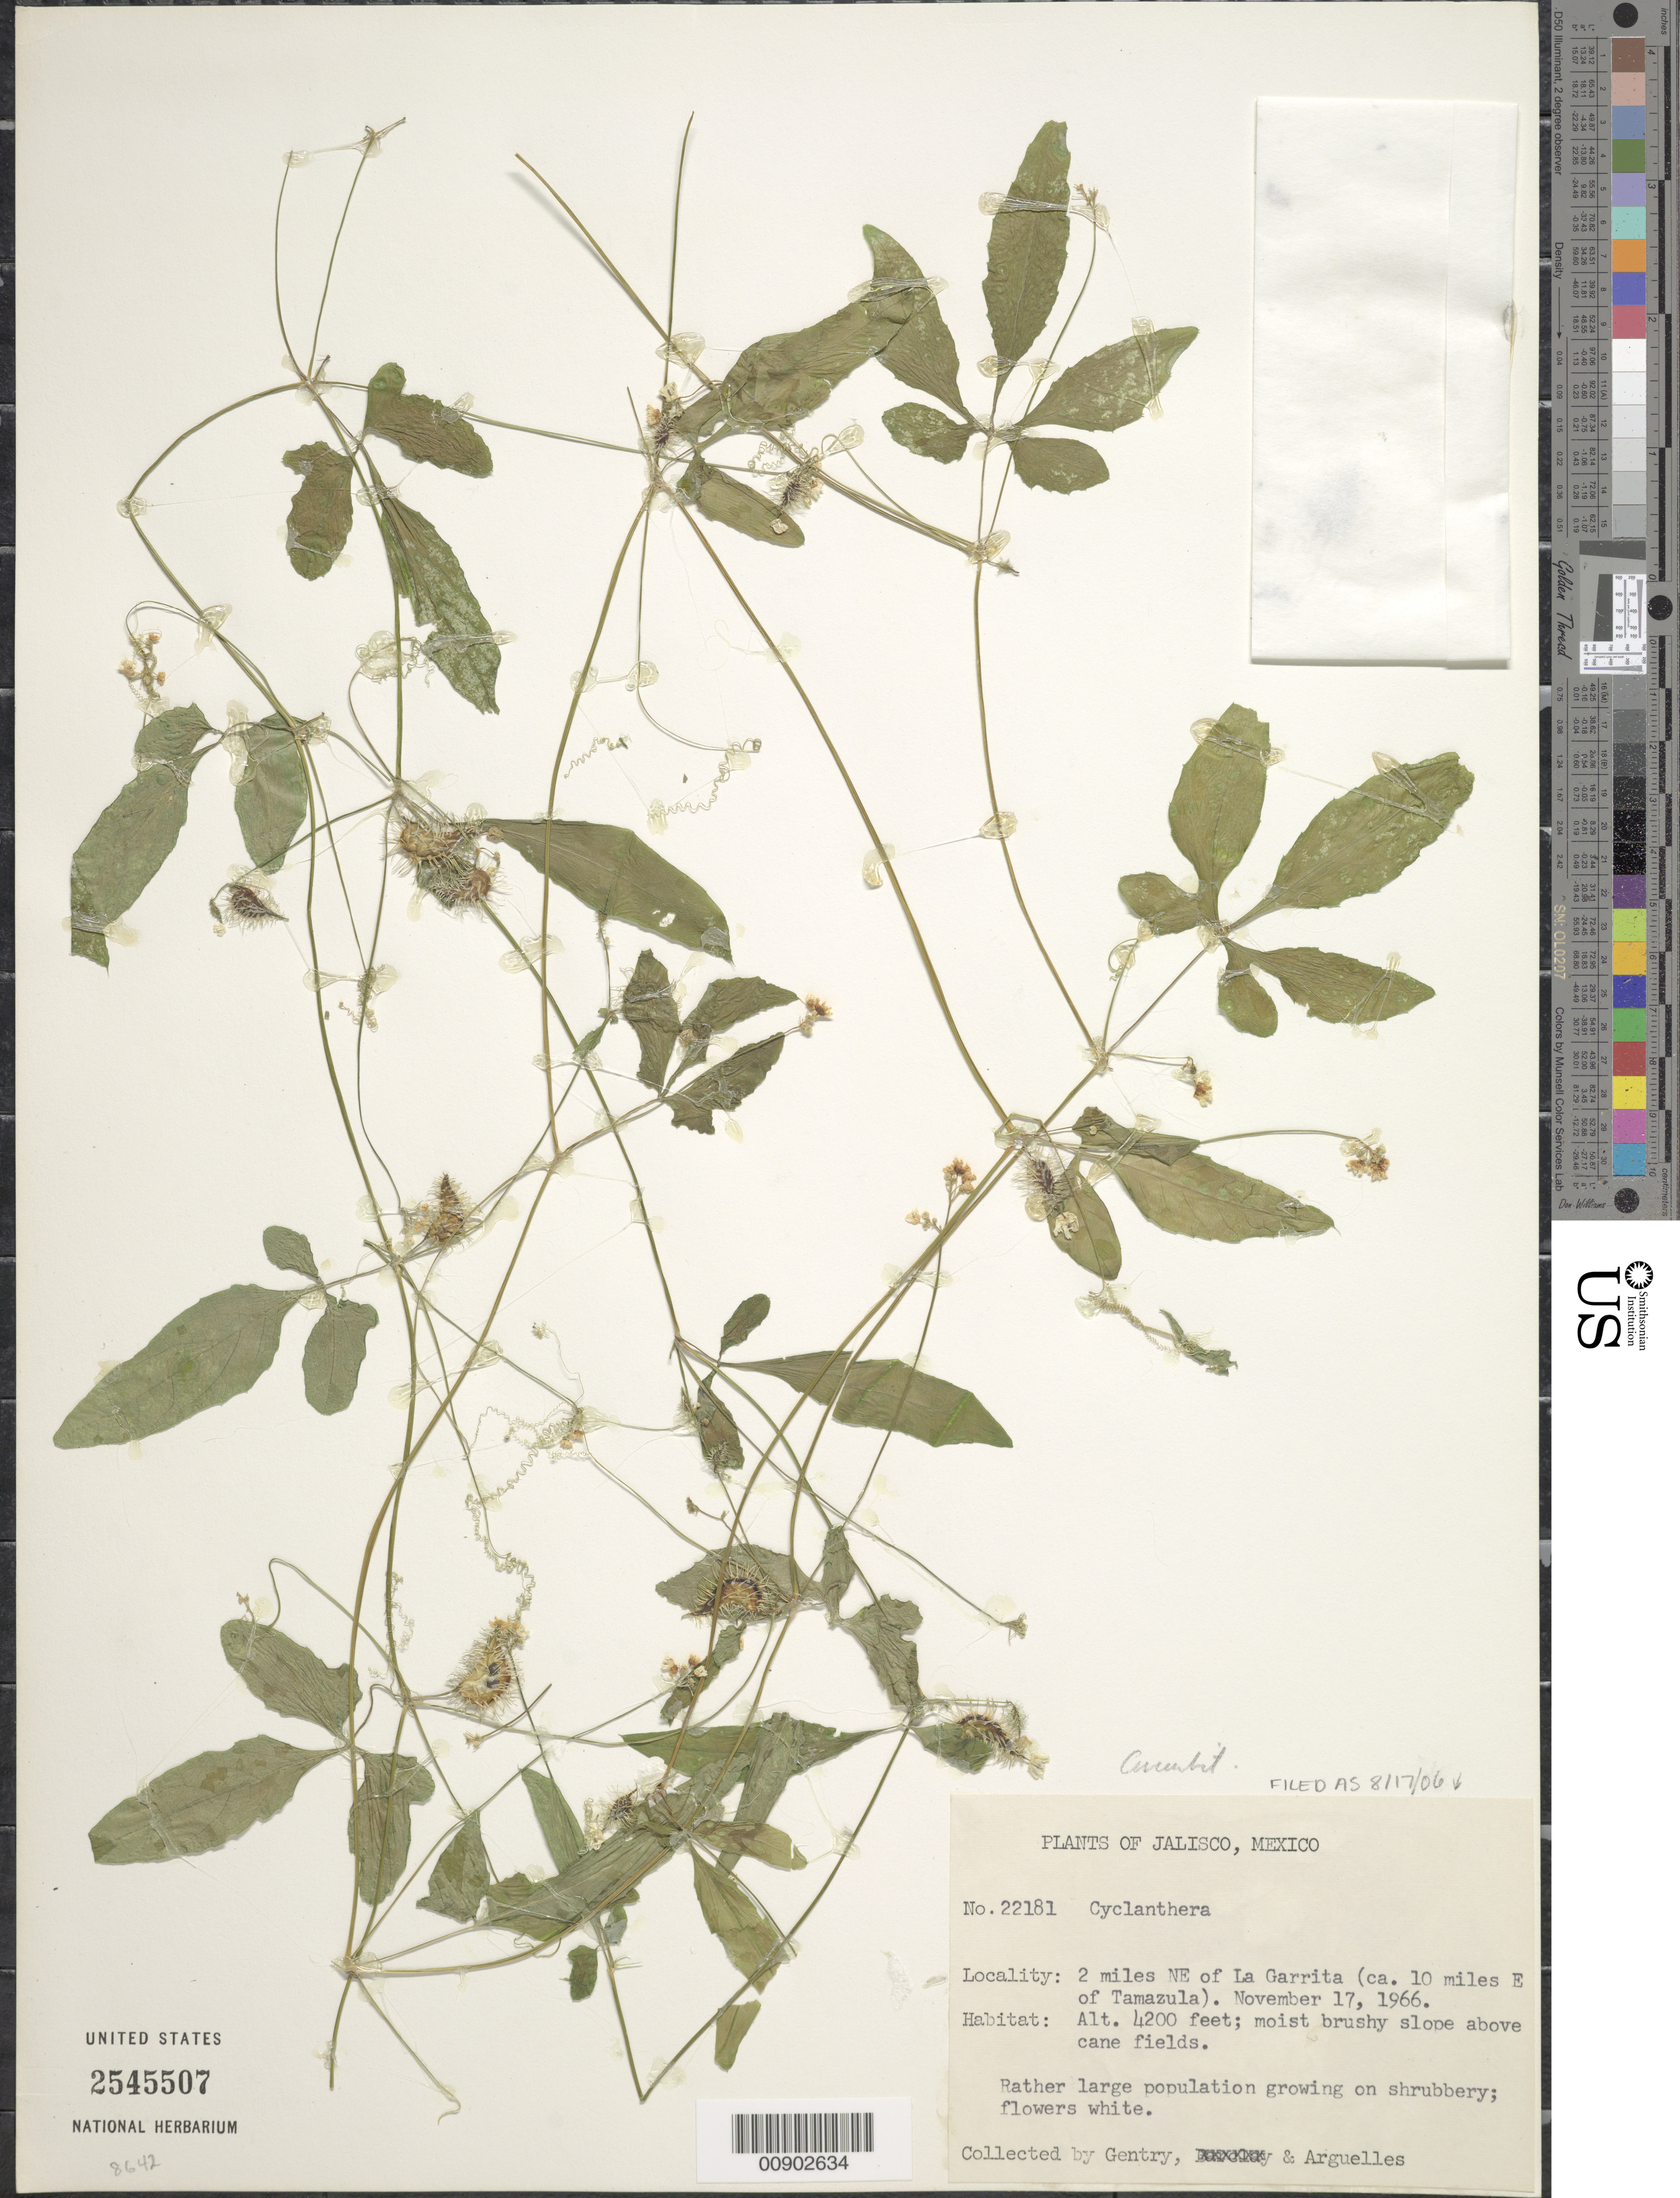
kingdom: Plantae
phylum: Tracheophyta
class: Magnoliopsida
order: Cucurbitales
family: Cucurbitaceae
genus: Cyclanthera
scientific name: Cyclanthera sp.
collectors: Gentry, -- & Arguelles, --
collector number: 22181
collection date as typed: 17 Nov 1966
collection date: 1966-11-17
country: Mexico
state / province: Jalisco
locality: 2 miles NE of La Garrita (ca. 10 miles E of Tamazula).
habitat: Moist brushy slope above cane fields. Rather large population growing on shrubbery.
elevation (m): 1280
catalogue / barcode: US 2545507